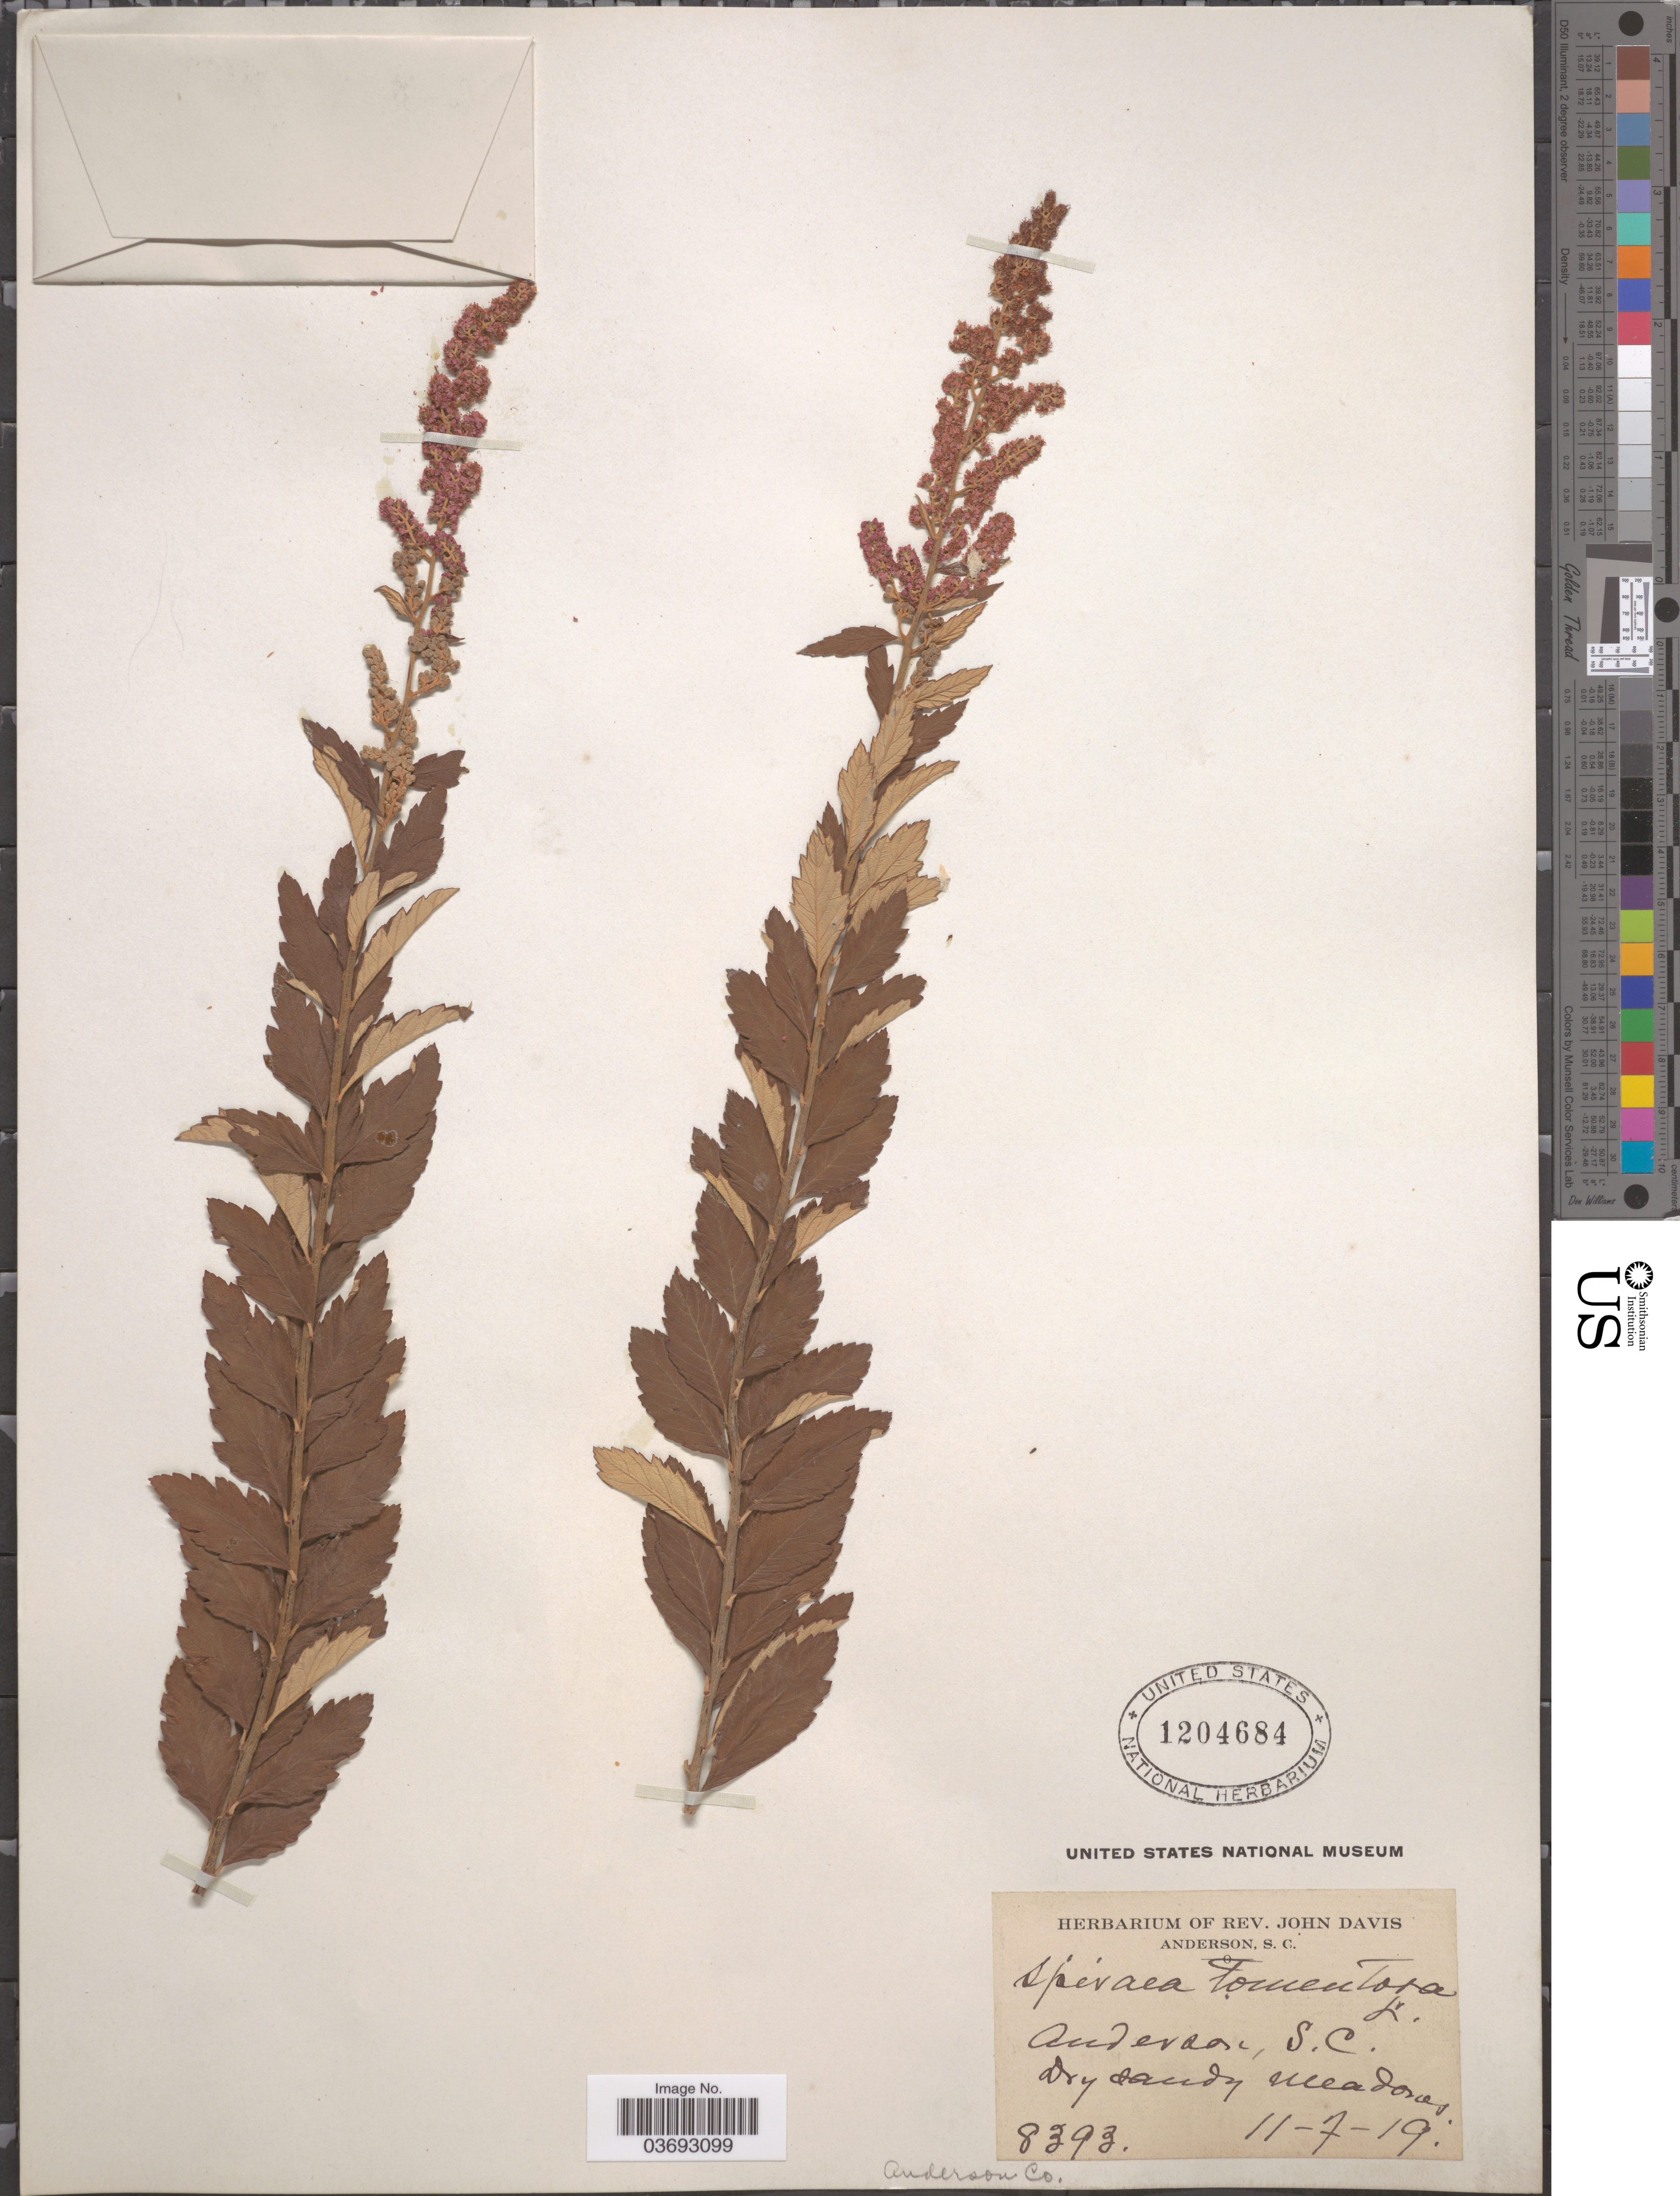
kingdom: Plantae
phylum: Tracheophyta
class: Magnoliopsida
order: Rosales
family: Rosaceae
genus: Spiraea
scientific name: Spiraea tomentosa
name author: L.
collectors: ex herb. Rev. John Davis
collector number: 8393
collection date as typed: Transcribed d/m/y: 11/7/19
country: United States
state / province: South Carolina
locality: Anderson. Anderson Co.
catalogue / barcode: US 1204684